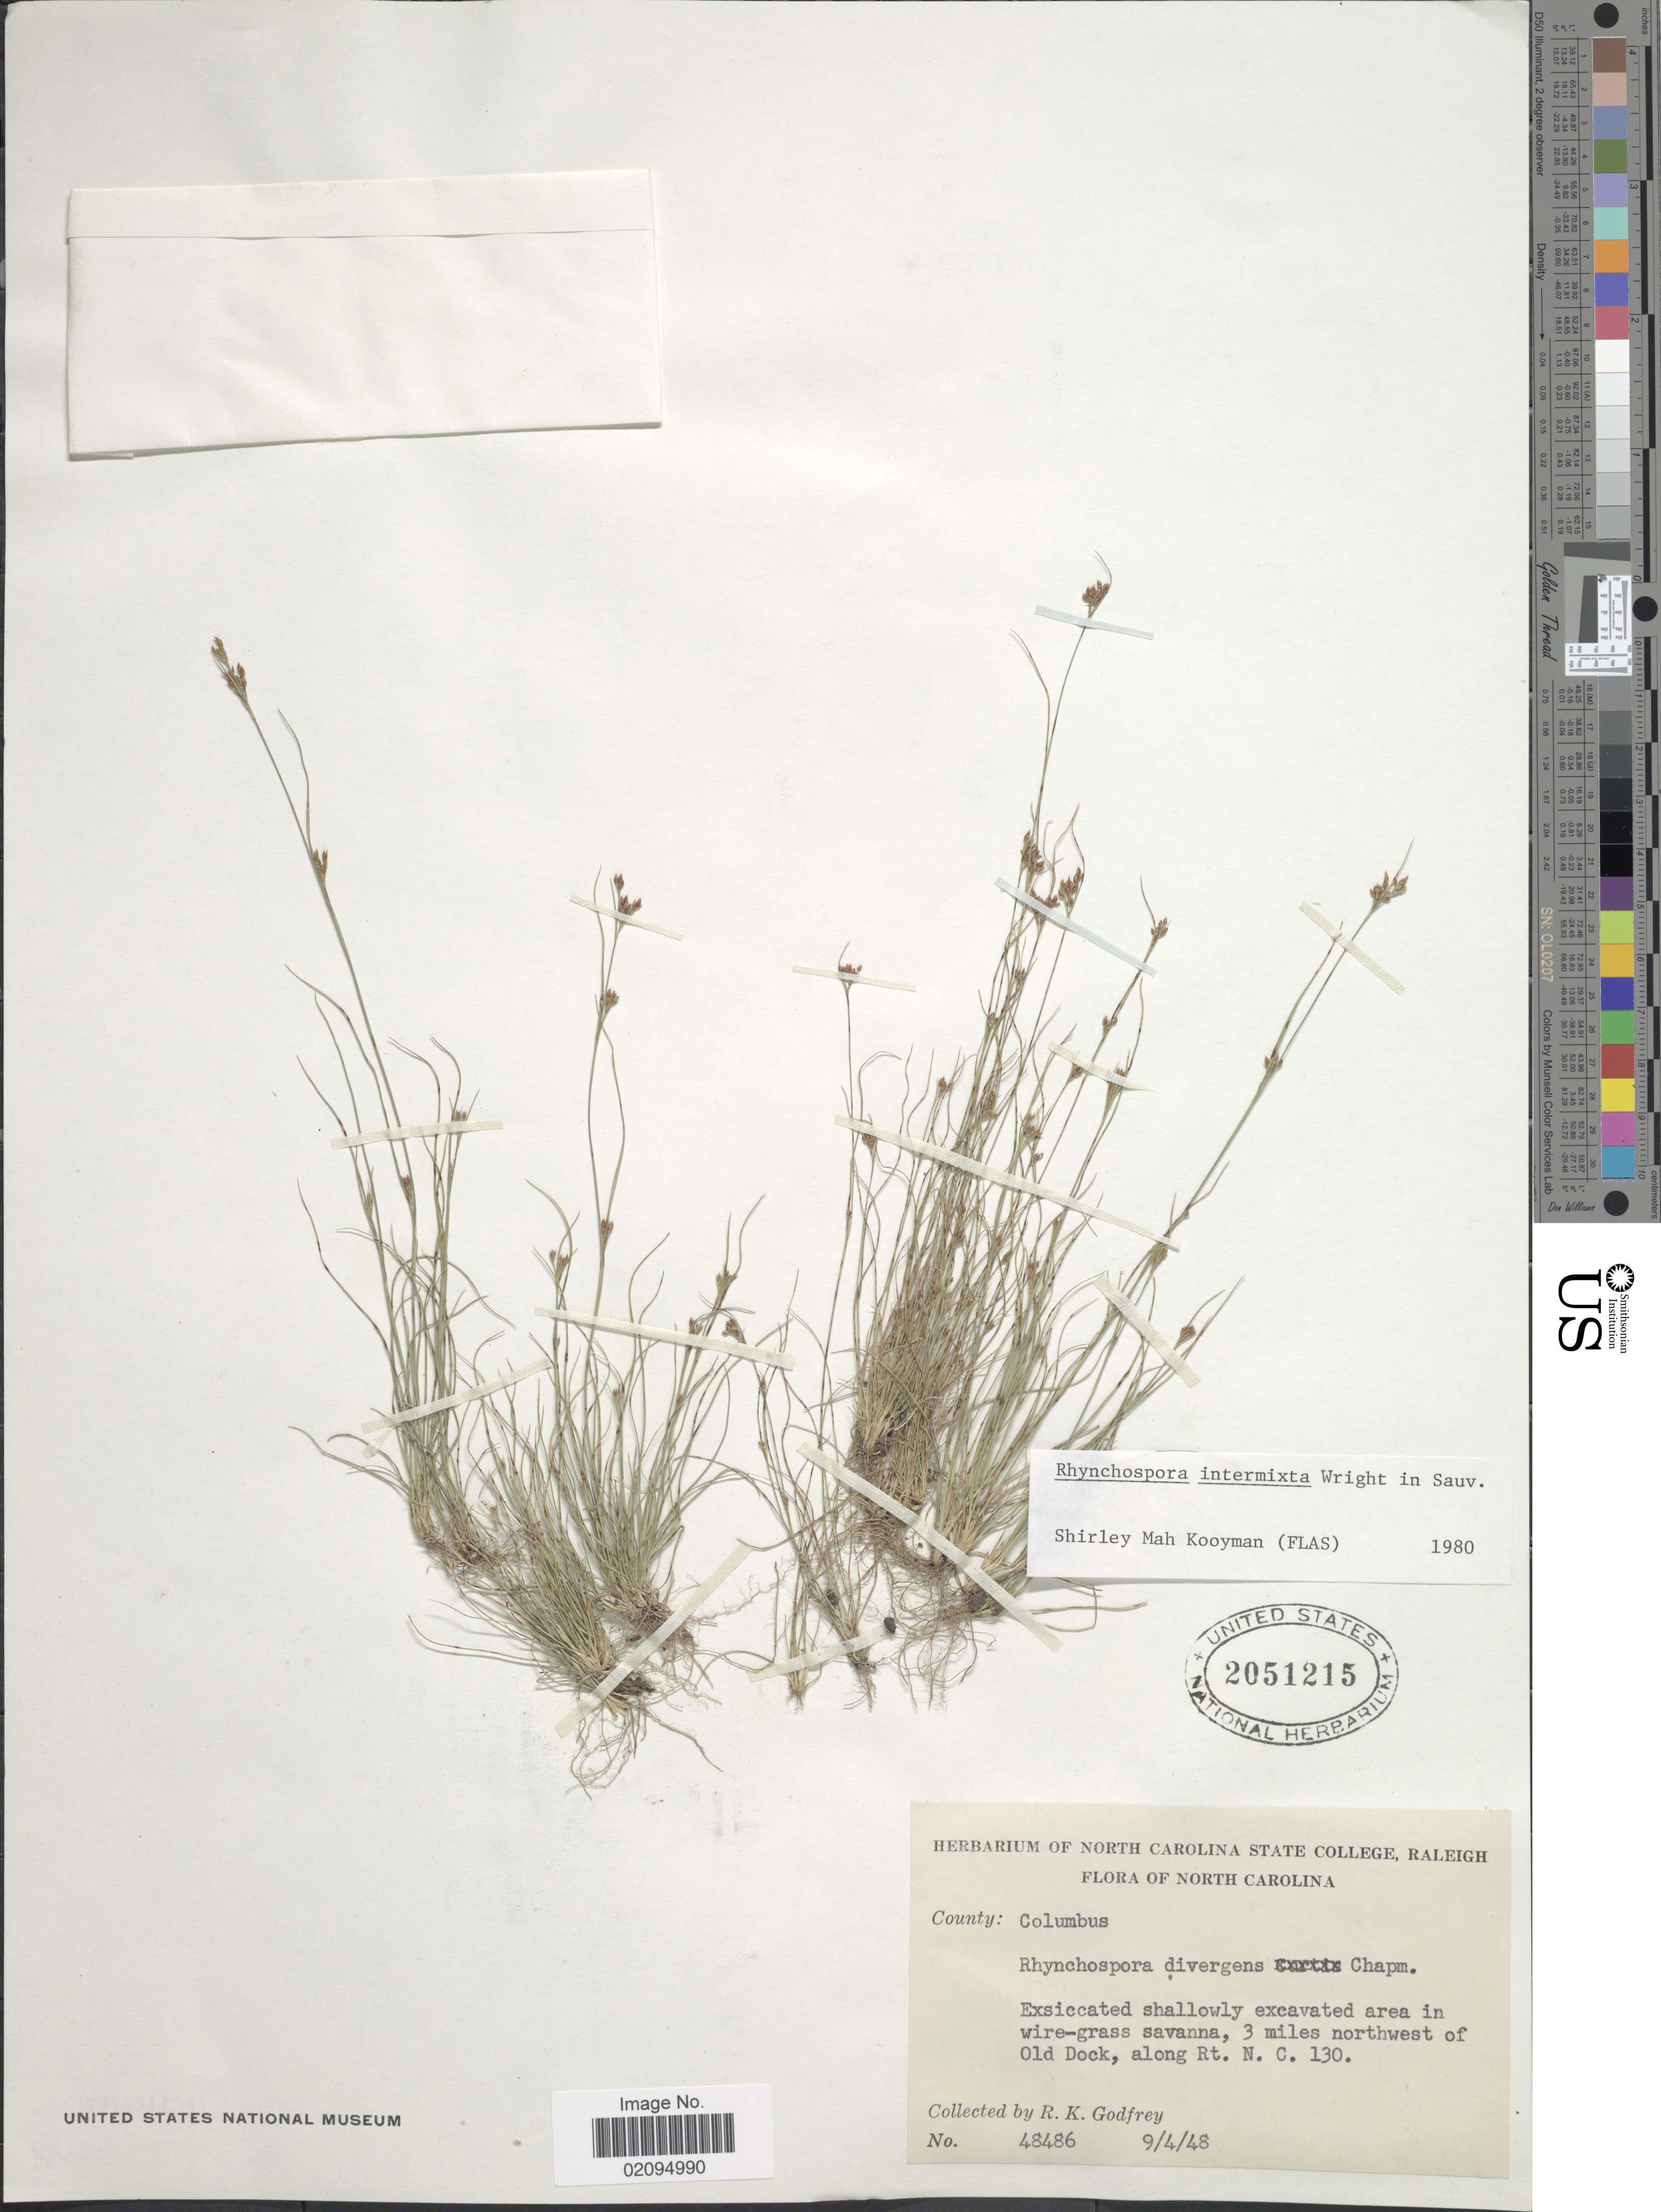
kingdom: Plantae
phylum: Tracheophyta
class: Liliopsida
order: Poales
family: Cyperaceae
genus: Rhynchospora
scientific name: Rhynchospora intermixta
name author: C. Wright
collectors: R. K. Godfrey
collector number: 48486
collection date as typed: Transcribed d/m/y: 4/9/48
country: United States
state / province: North Carolina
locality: County: Columbus. , 3 miles northwest of Old Dock, along Rt. N. C. 130.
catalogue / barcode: US 2051215